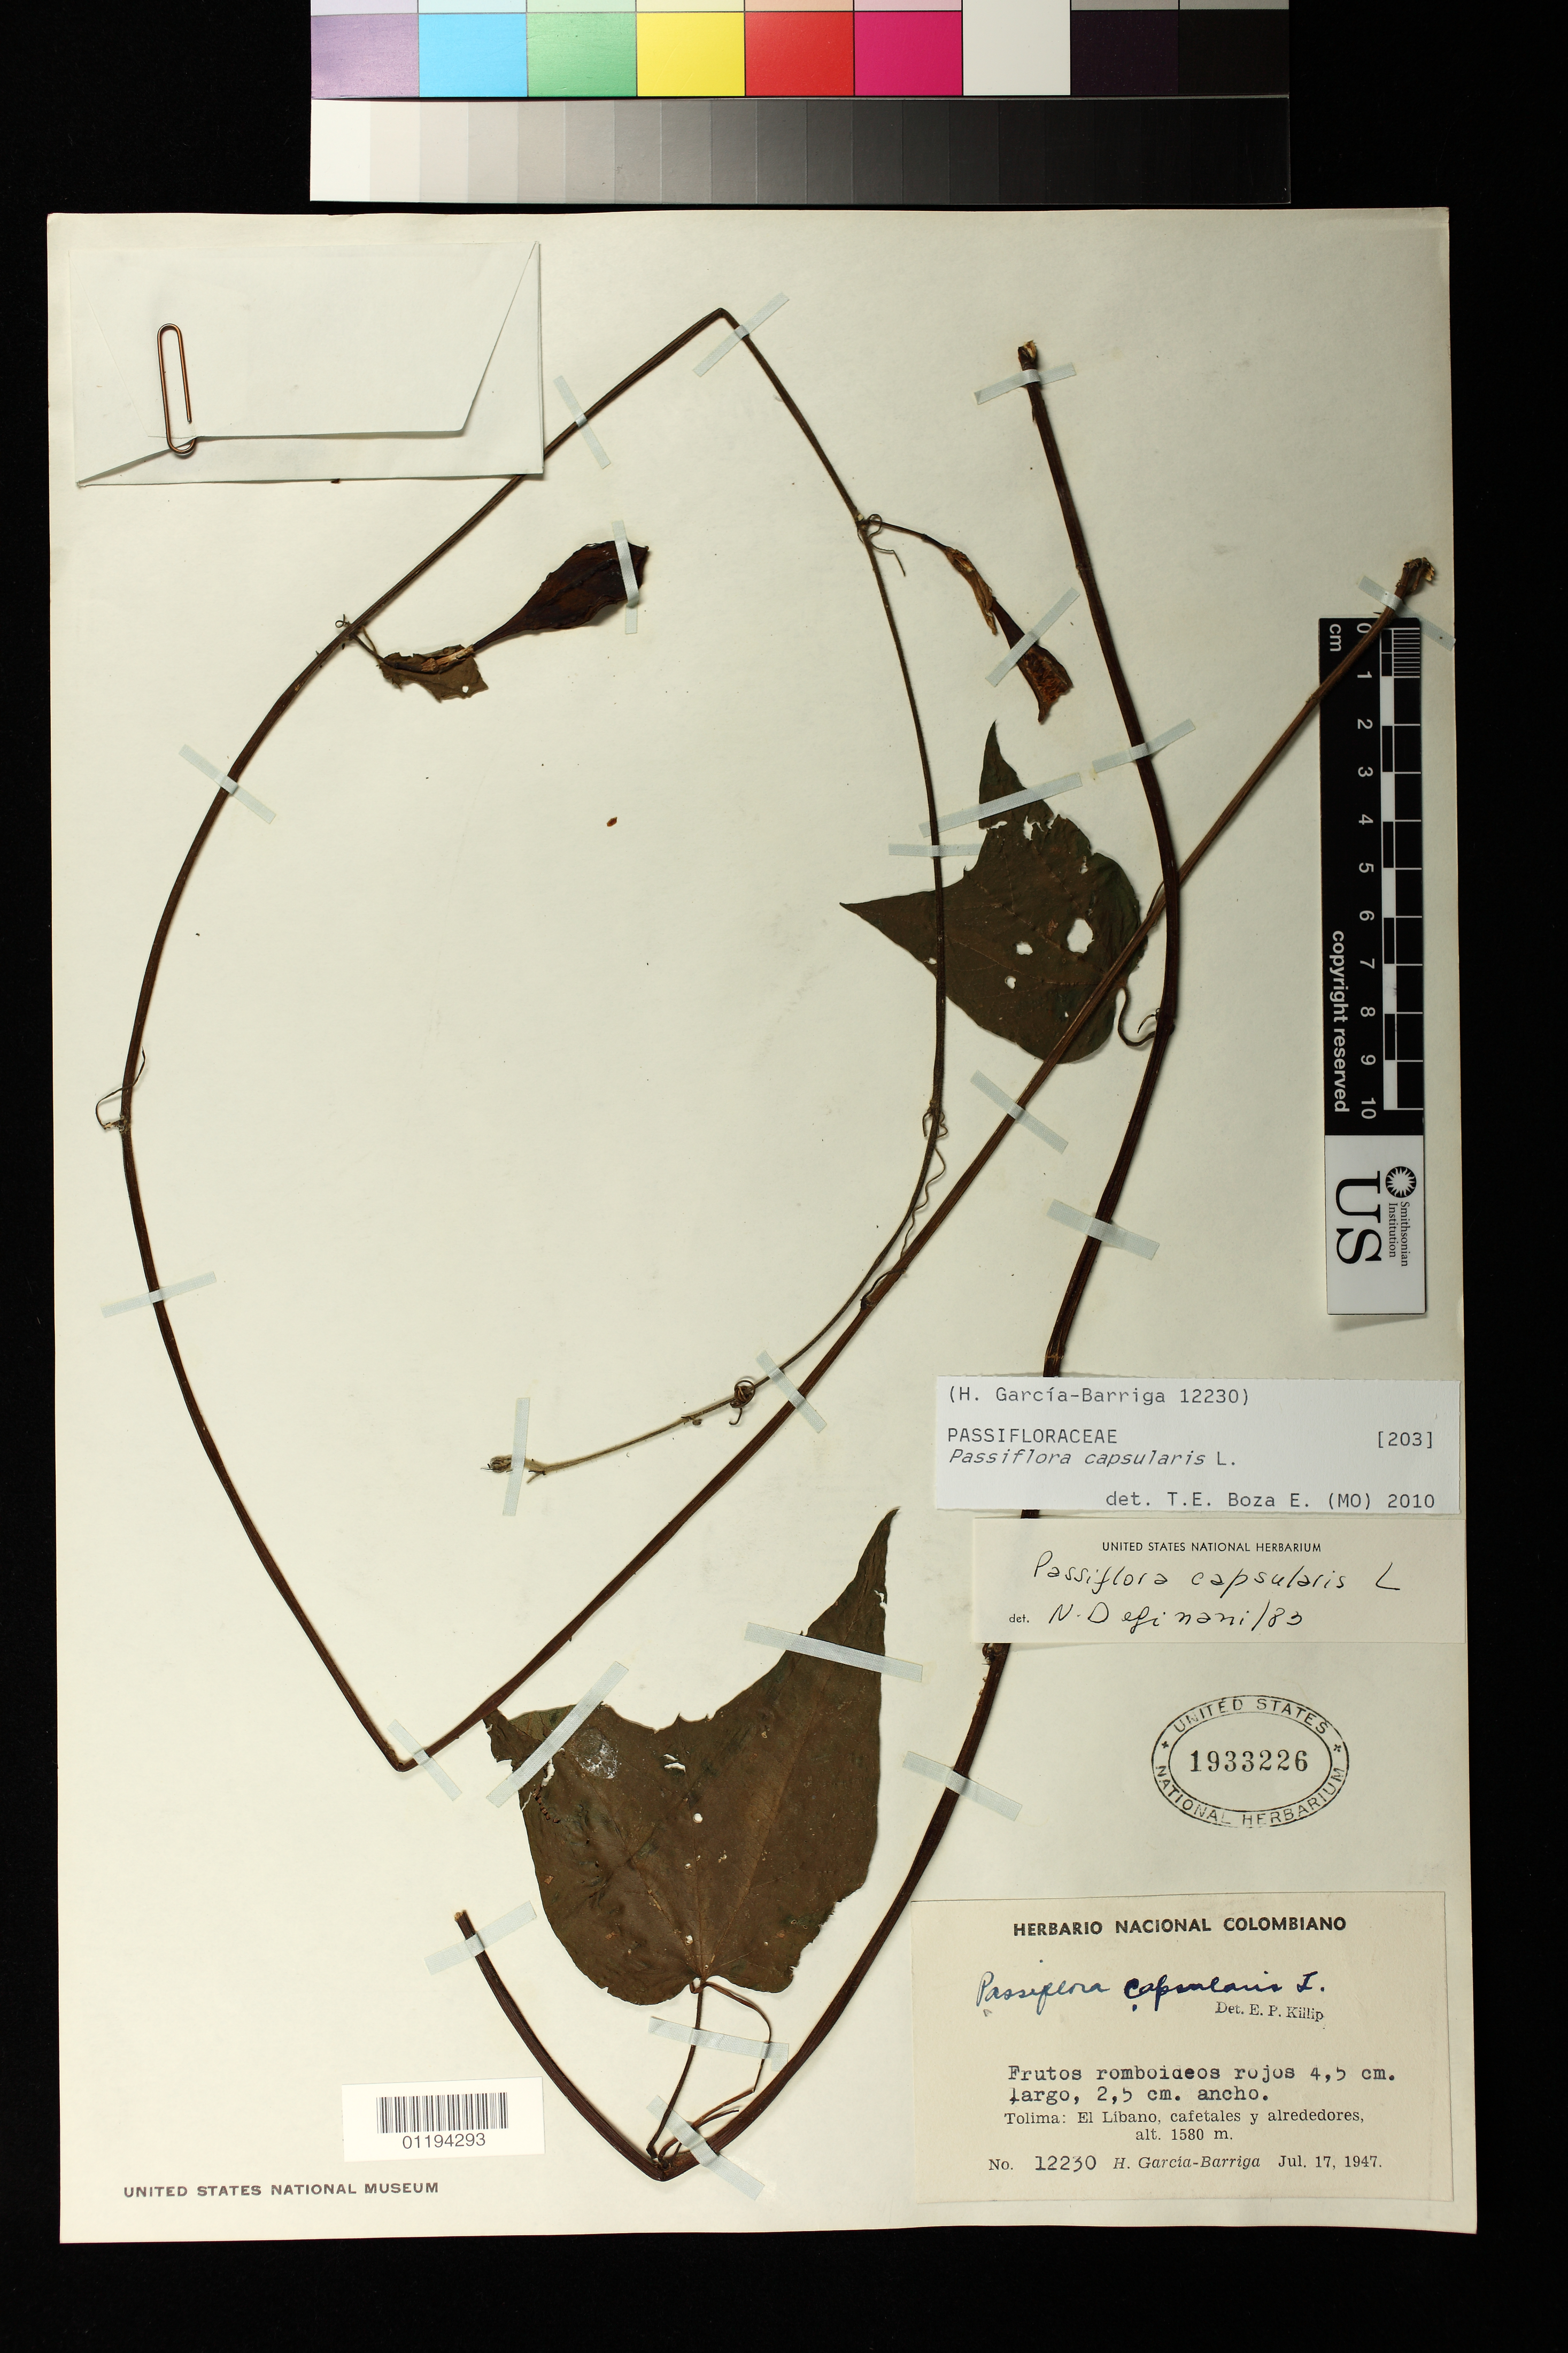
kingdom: Plantae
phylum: Tracheophyta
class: Magnoliopsida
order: Malpighiales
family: Passifloraceae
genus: Passiflora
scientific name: Passiflora capsularis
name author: L.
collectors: H. García Barriga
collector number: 12230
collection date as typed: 17 Jul 1947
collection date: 1947-07-17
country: Colombia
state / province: Tolima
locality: El Libano cafetales y alrededores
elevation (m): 1580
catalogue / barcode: US 1933226